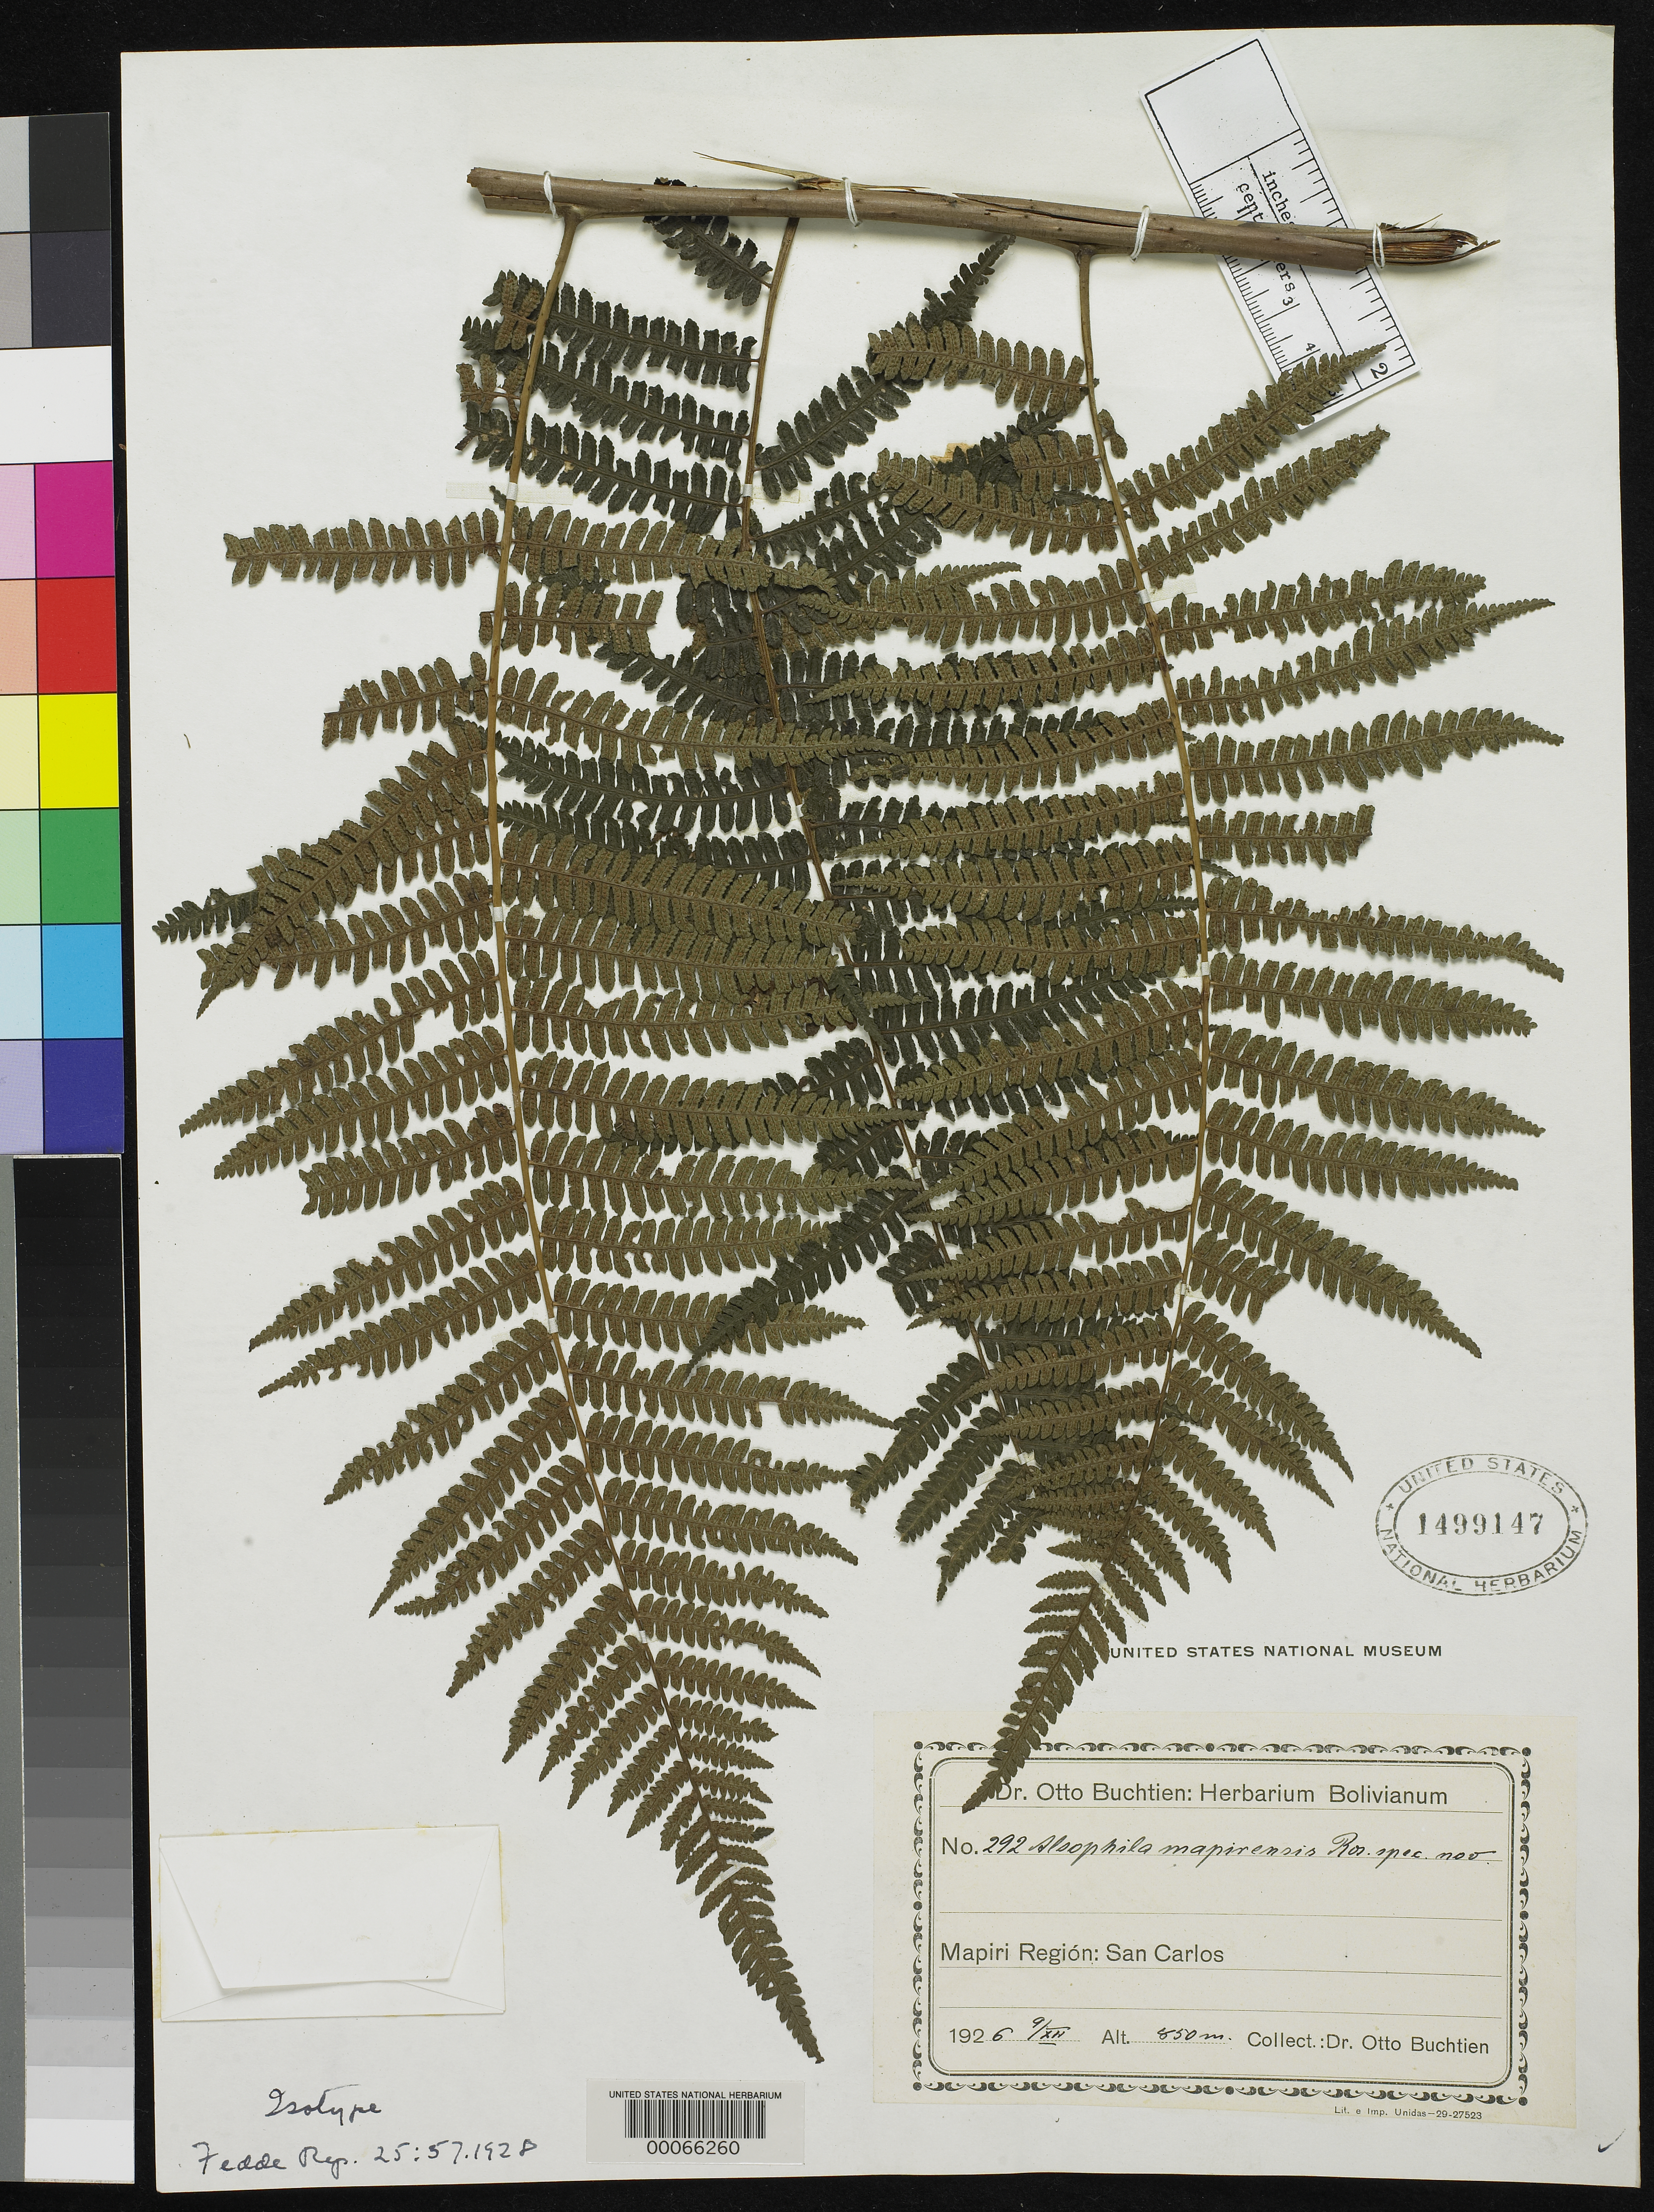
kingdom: Plantae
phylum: Tracheophyta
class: Polypodiopsida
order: Cyatheales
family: Cyatheaceae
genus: Alsophila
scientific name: Alsophila mapiriensis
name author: Rosenst.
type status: Isotype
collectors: O. Buchtien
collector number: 292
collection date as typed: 09 Dec 1926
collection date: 1926-12-09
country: Bolivia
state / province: La Paz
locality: San Carlos, Mapiri region.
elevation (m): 850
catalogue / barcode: US 1499147